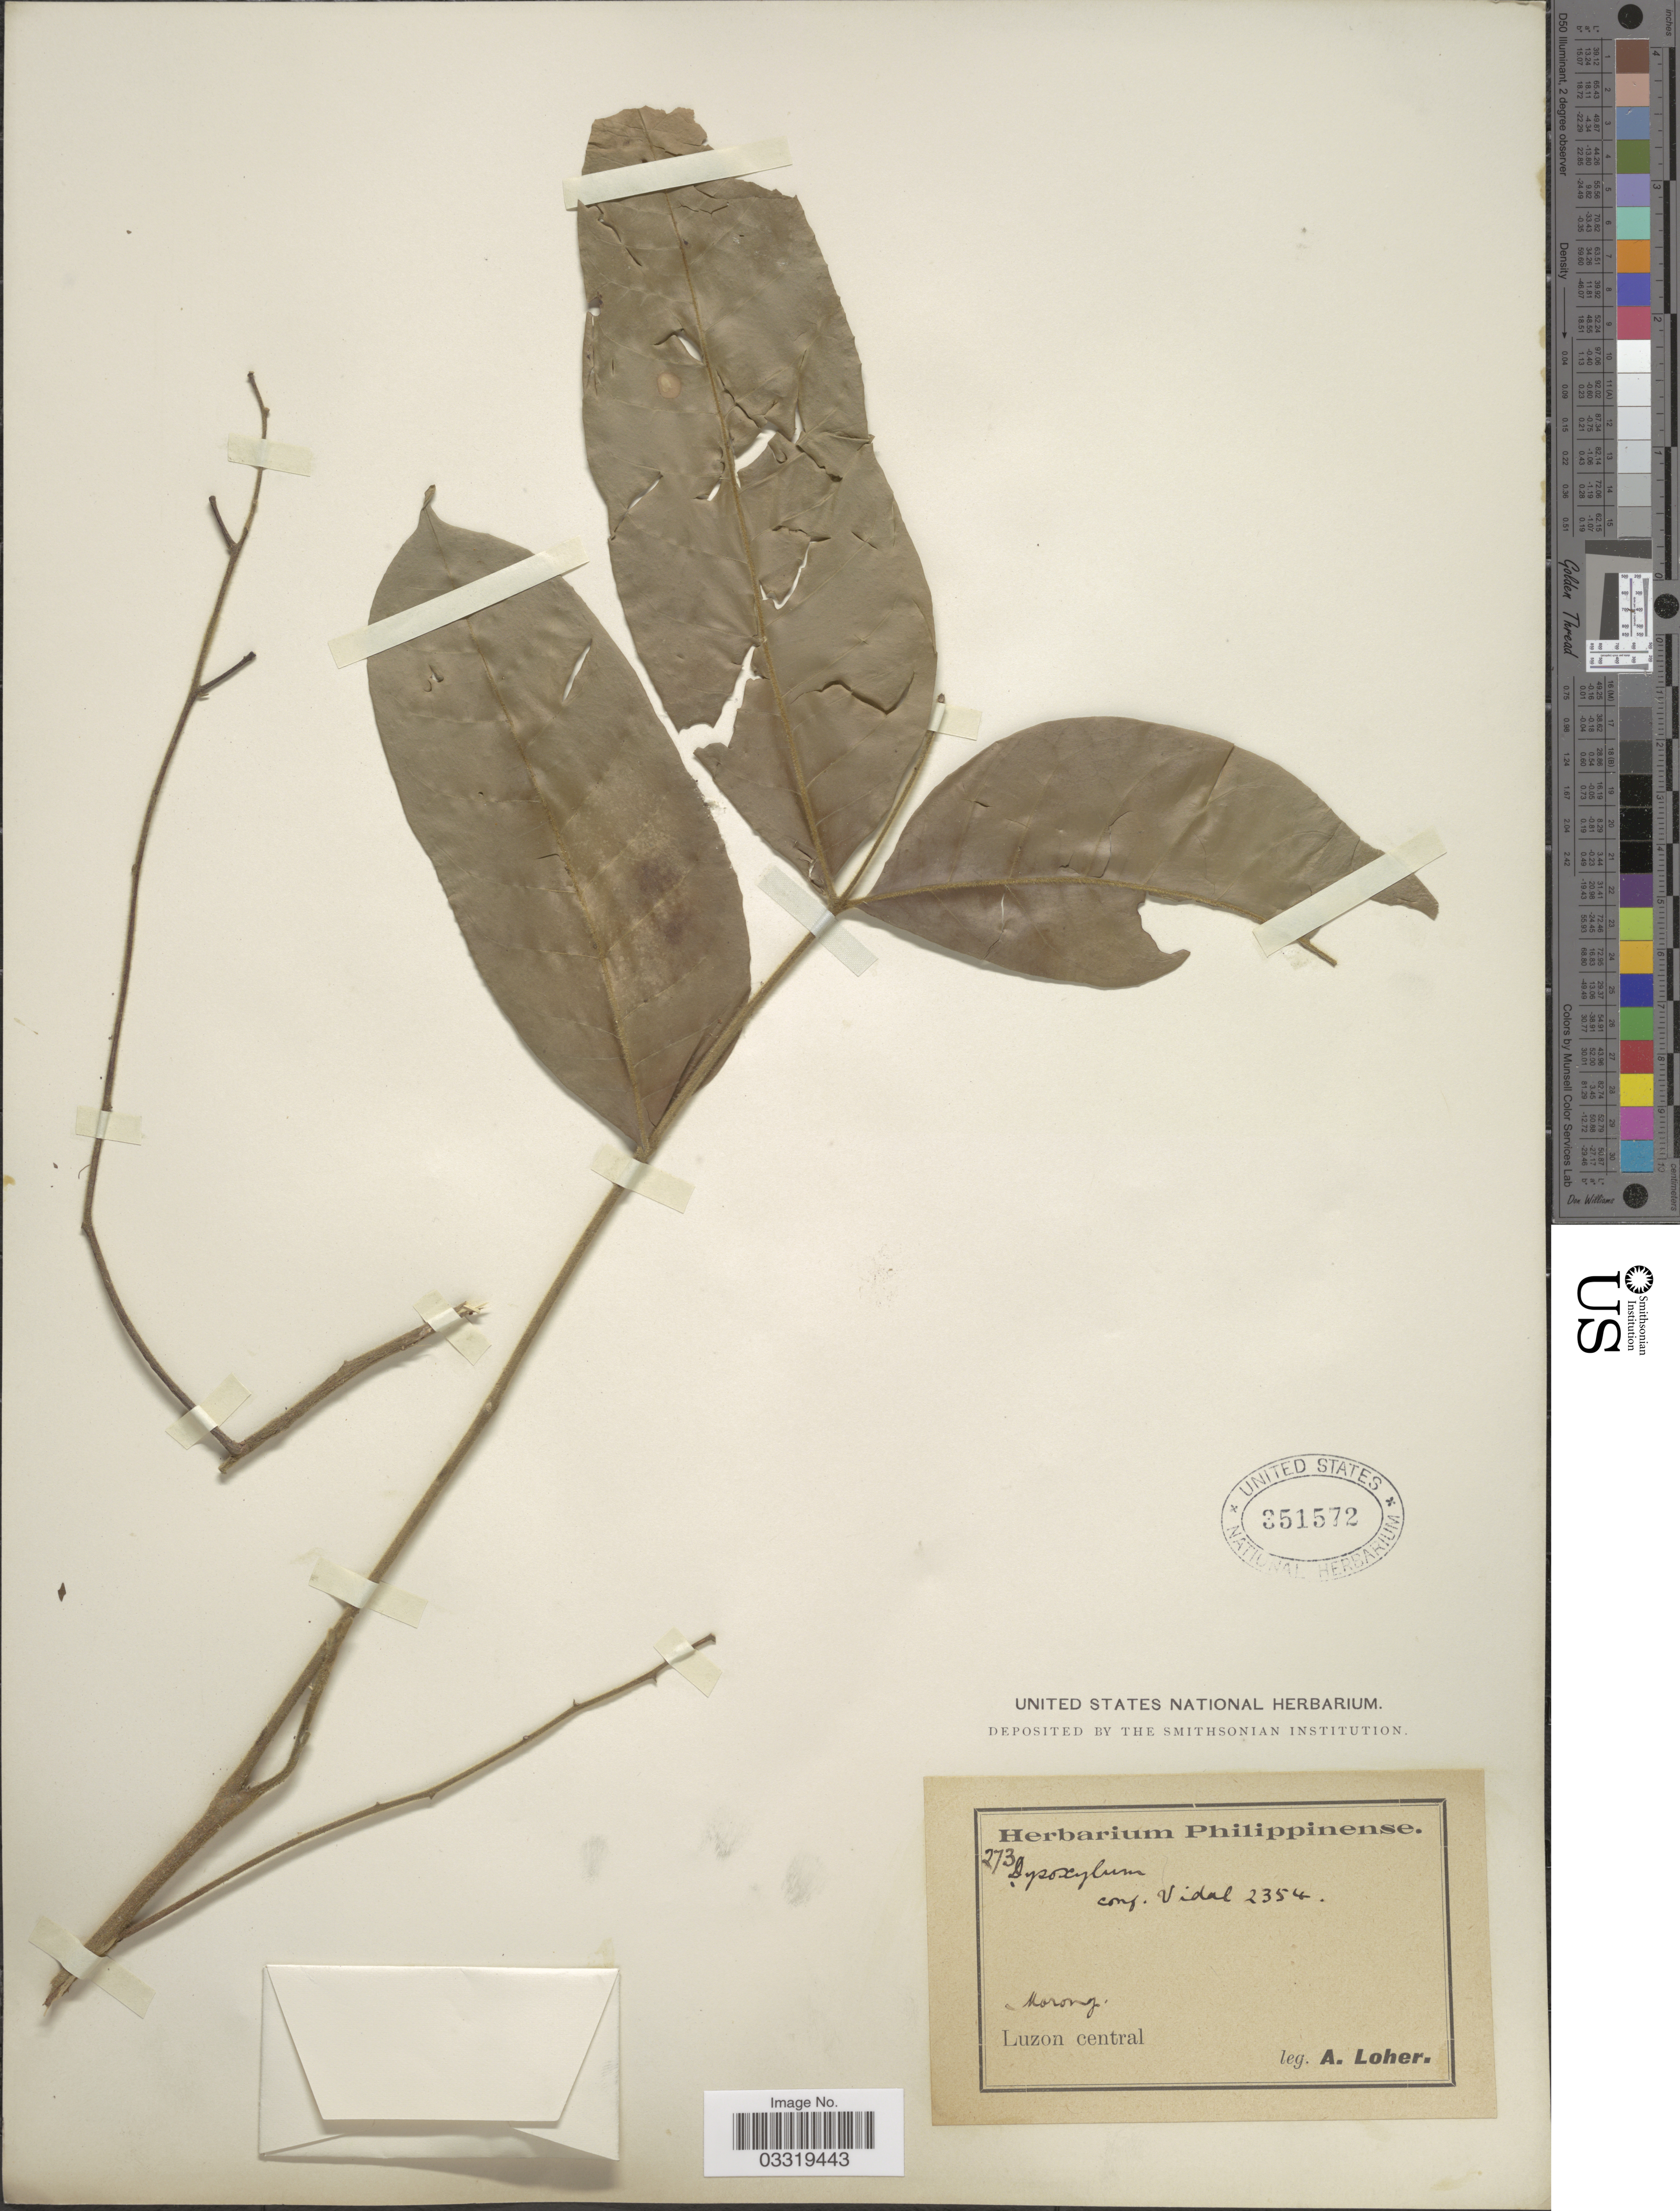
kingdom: Plantae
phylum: Tracheophyta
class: Magnoliopsida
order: Sapindales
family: Meliaceae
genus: Dysoxylum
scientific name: Dysoxylum sp.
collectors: A. Loher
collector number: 273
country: Philippines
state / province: Central Luzon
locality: Morong, Luzon central.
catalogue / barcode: US 351572